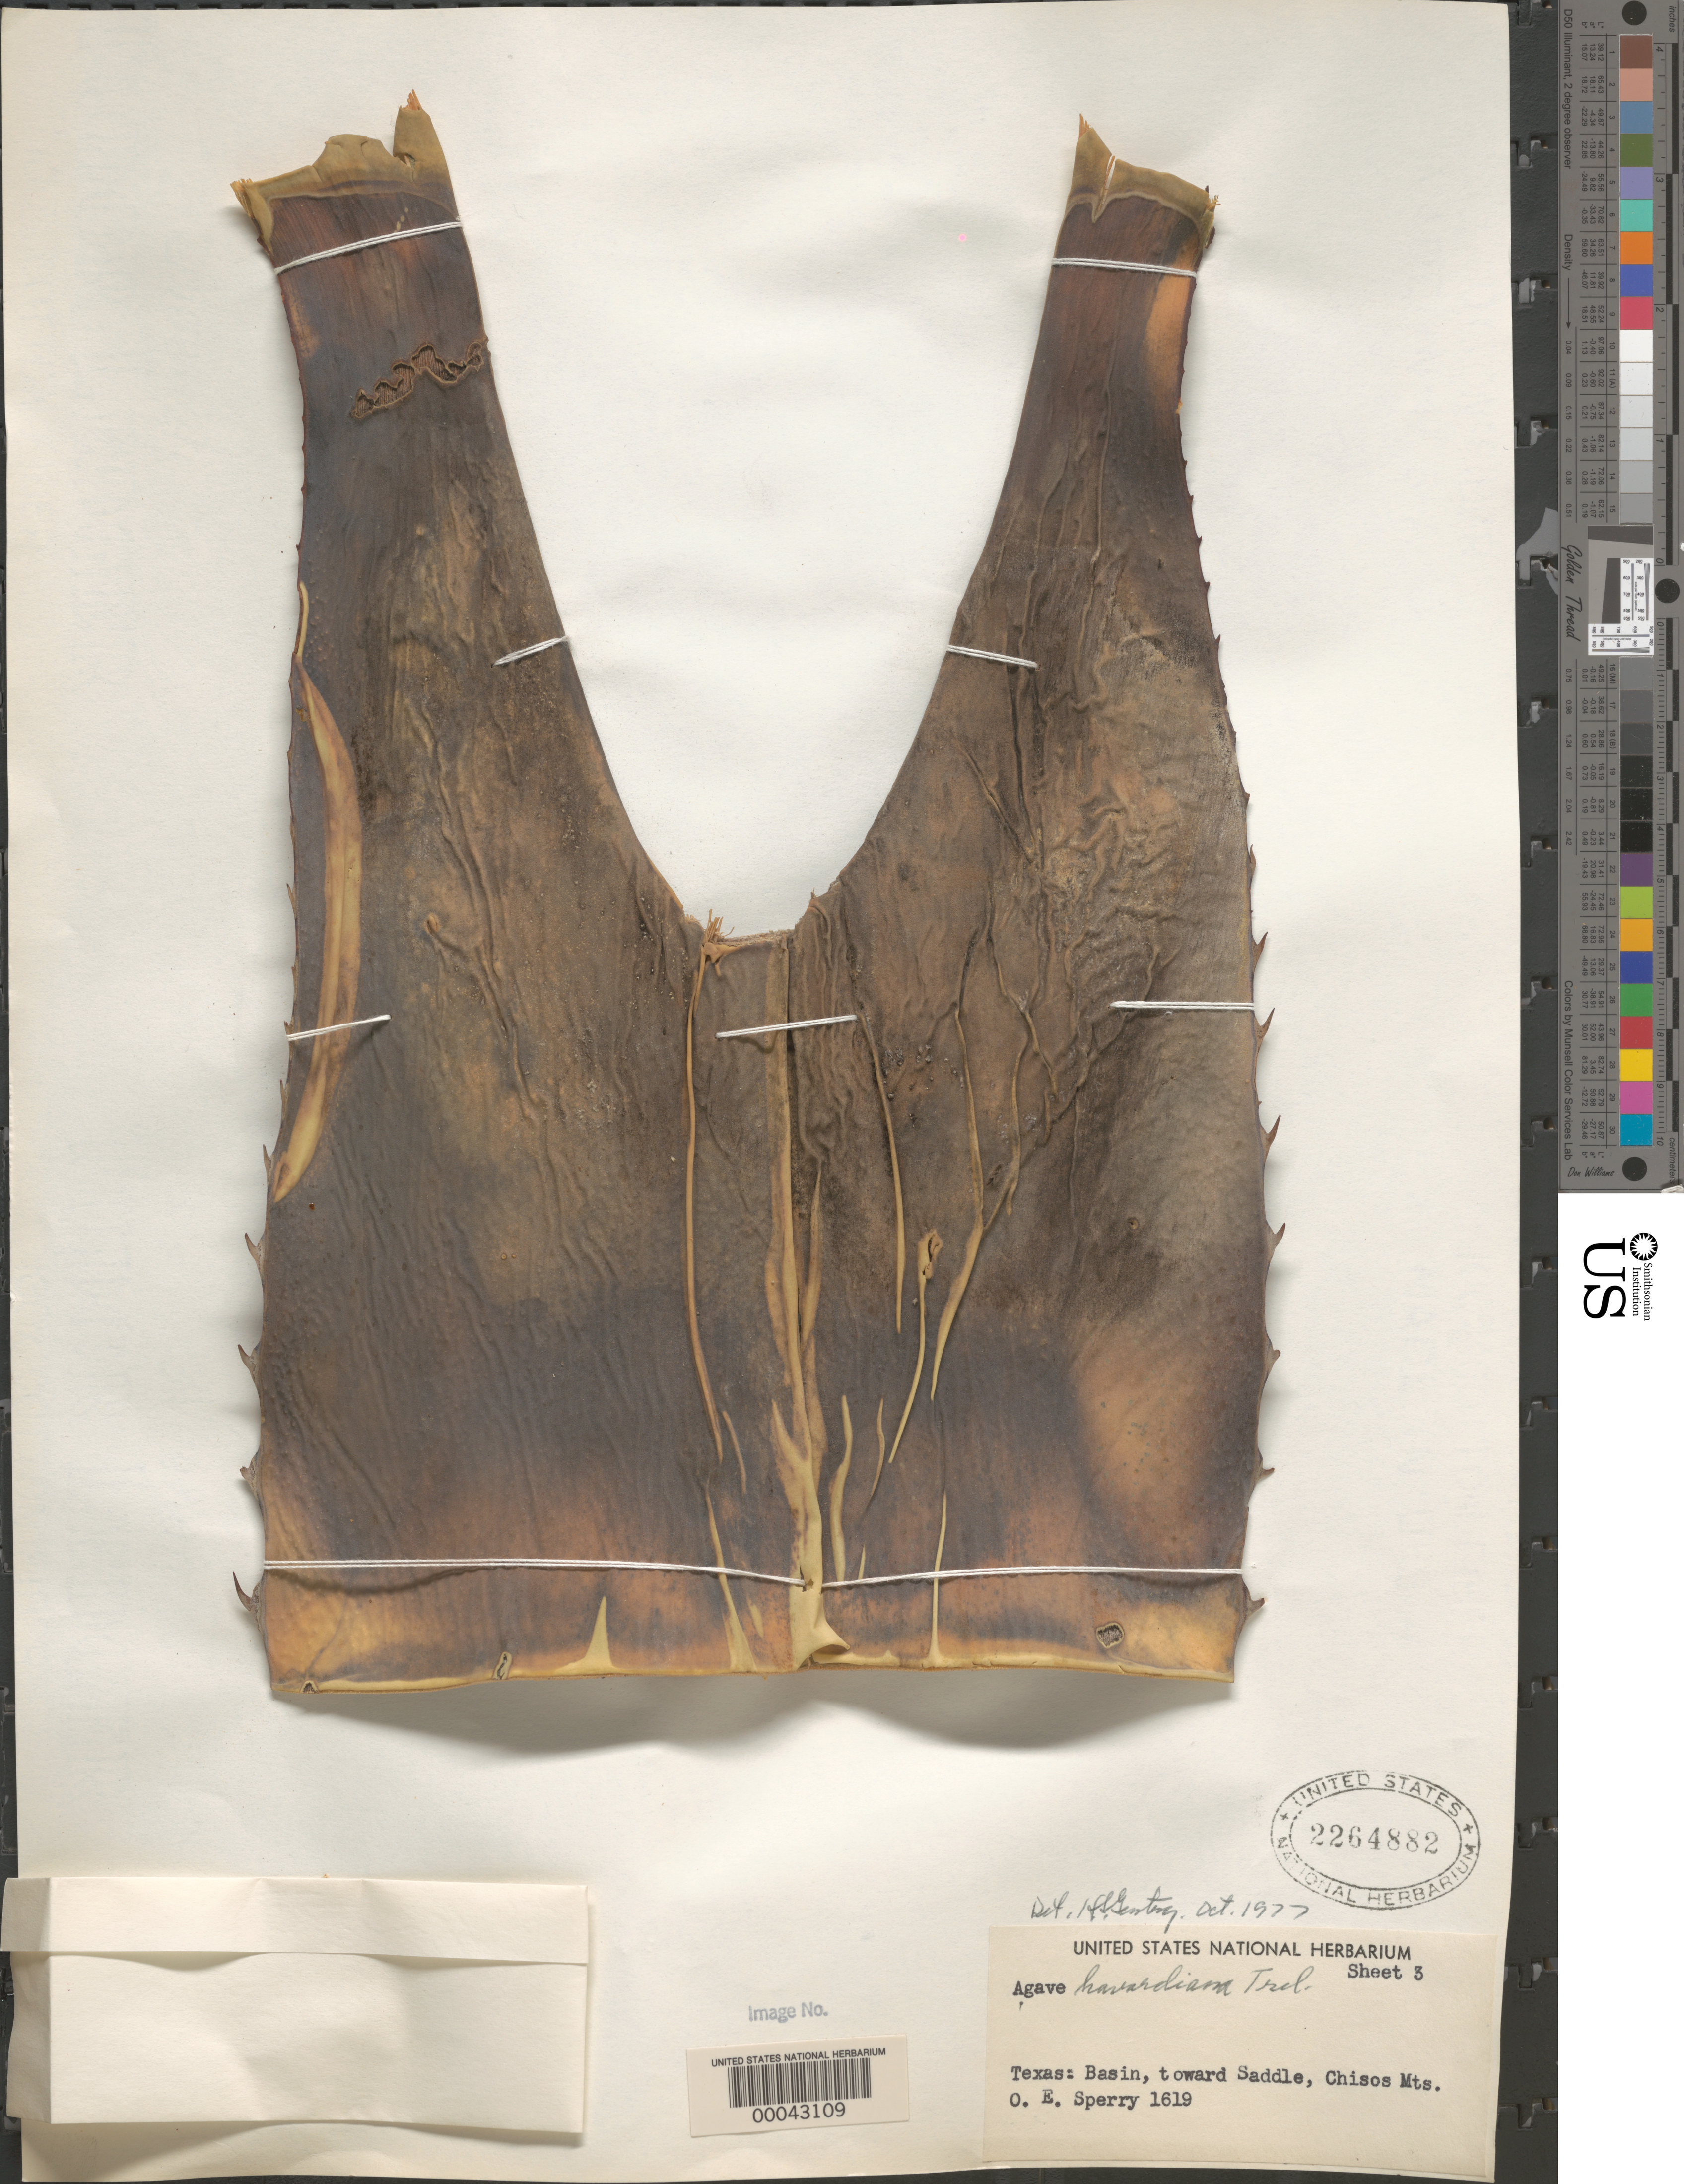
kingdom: Plantae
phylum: Tracheophyta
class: Liliopsida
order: Asparagales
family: Asparagaceae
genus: Agave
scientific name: Agave havardiana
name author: Trel.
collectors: O. E. Sperry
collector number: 1619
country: United States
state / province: Texas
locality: Basin, toward Saddle, Chisos Mts.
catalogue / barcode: US 2264882